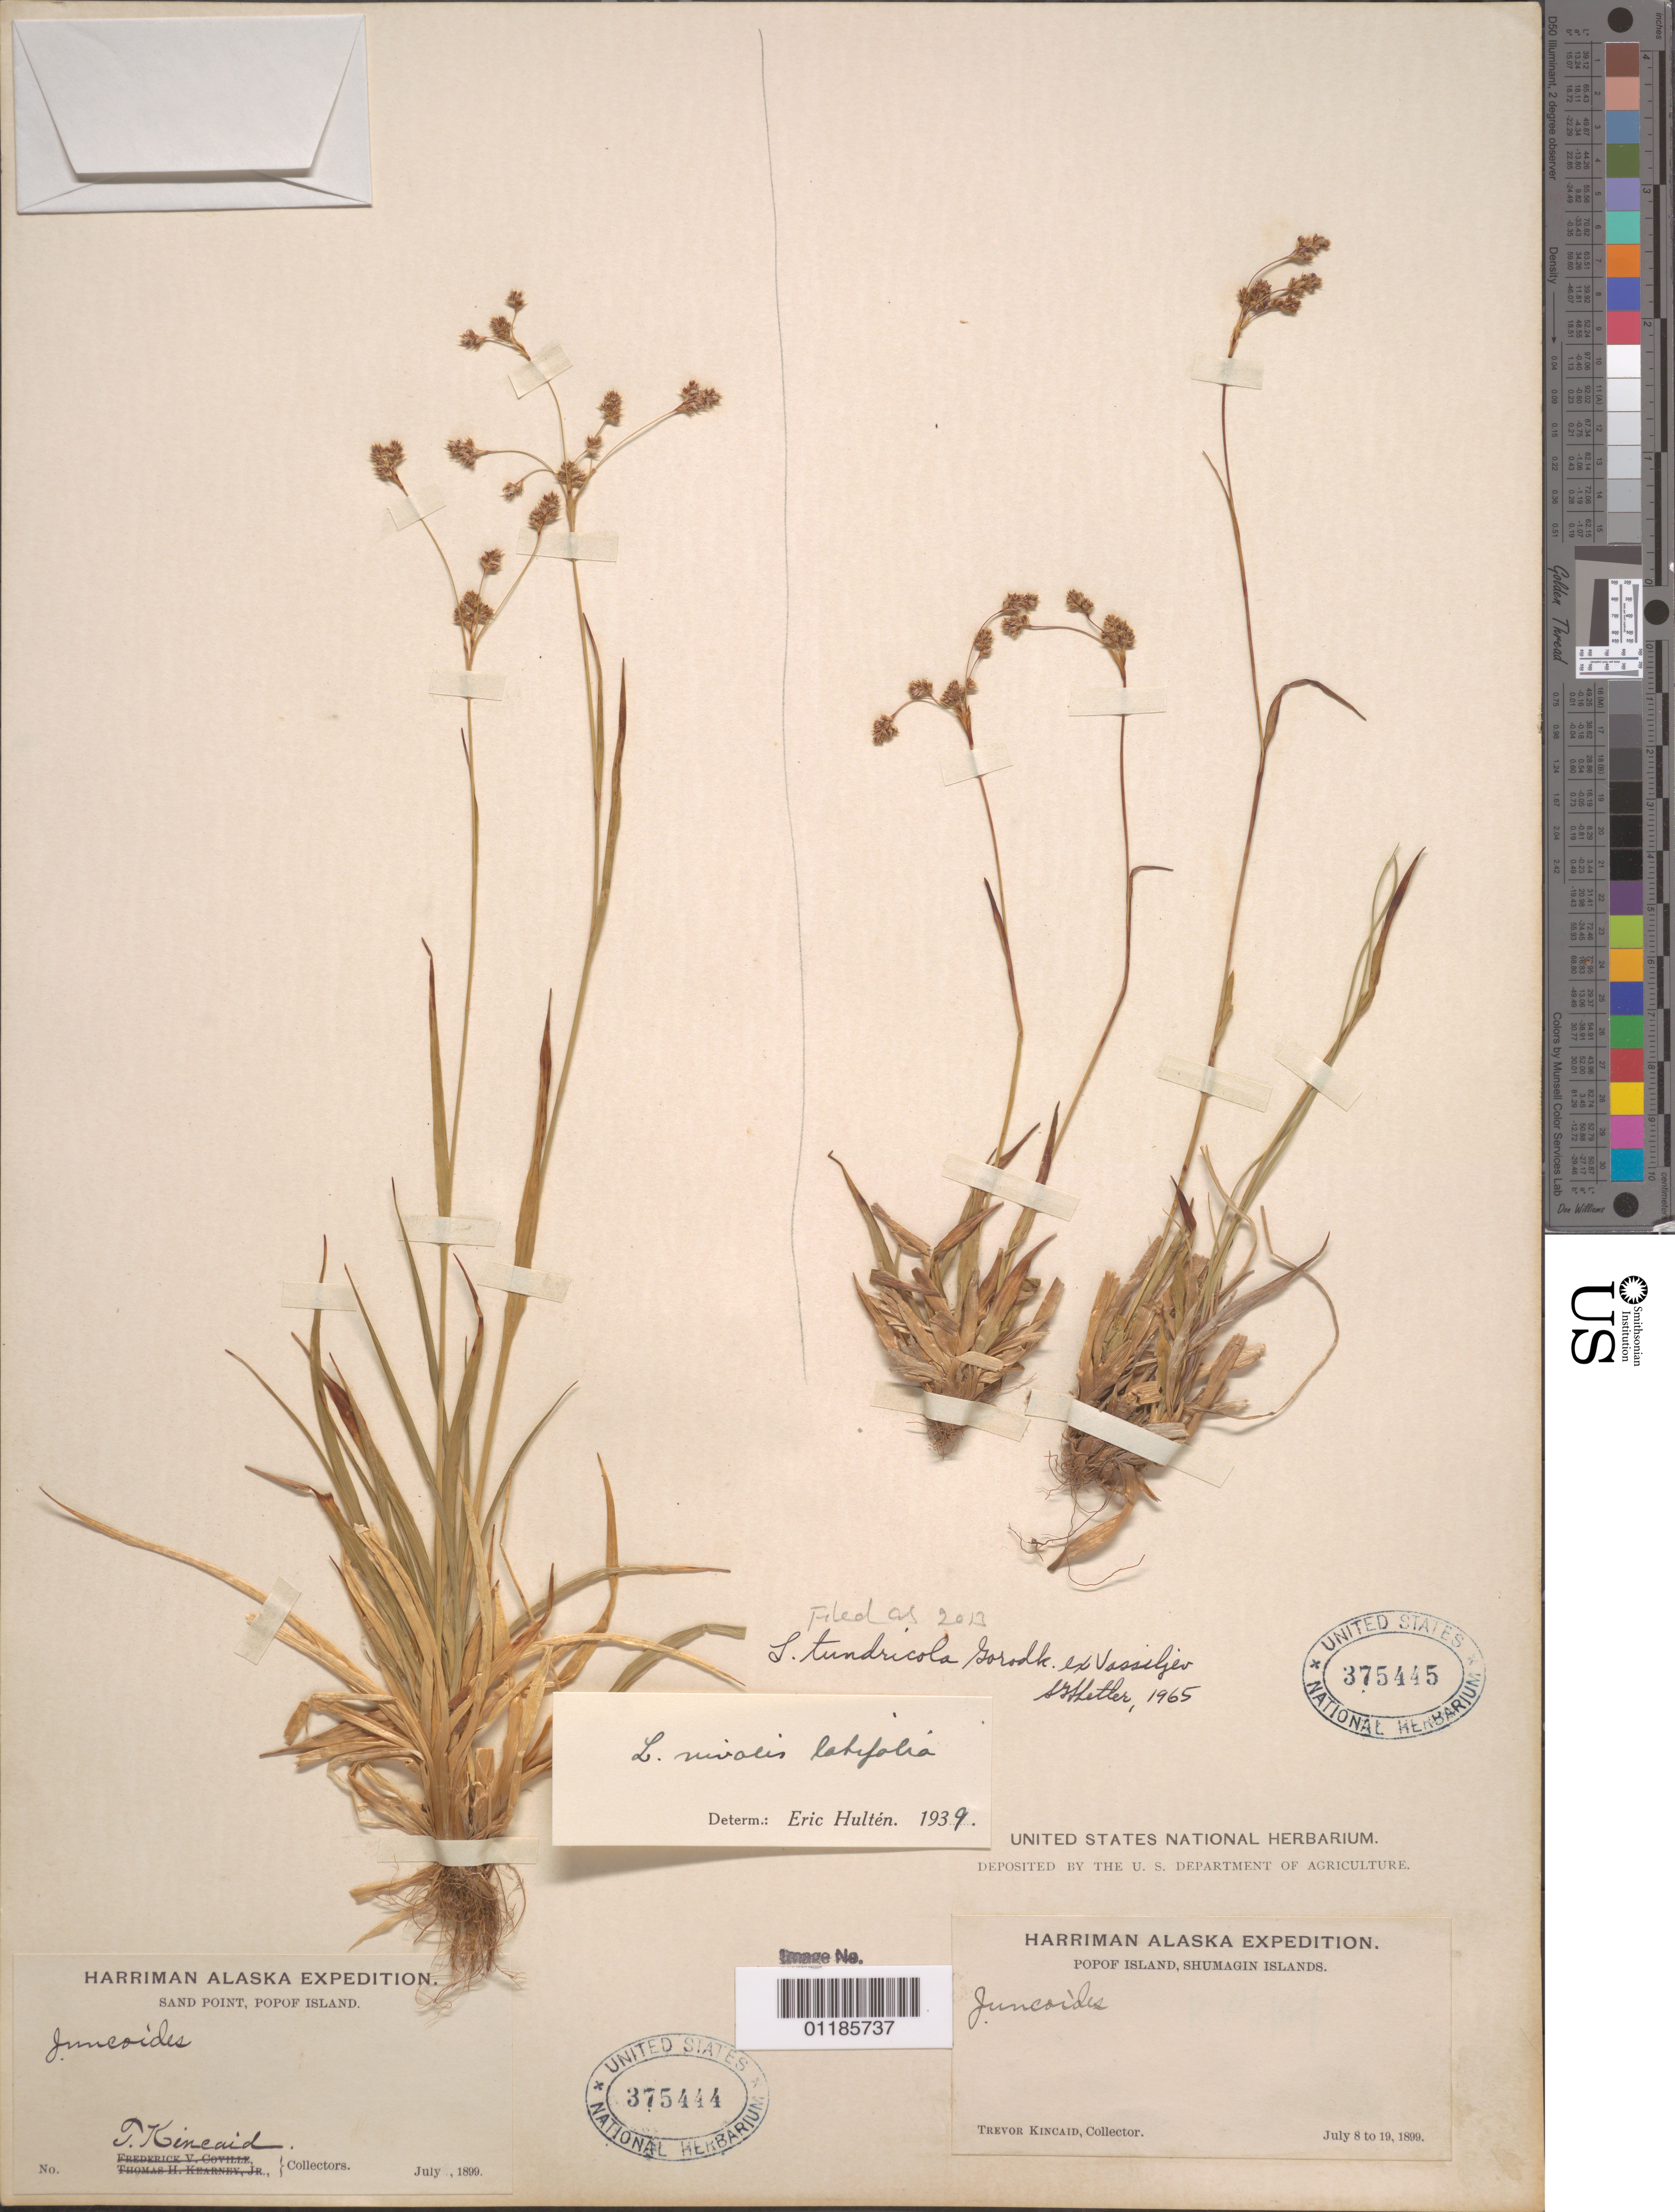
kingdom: Plantae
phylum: Tracheophyta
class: Liliopsida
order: Poales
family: Juncaceae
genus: Luzula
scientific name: Luzula tundricola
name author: (Gorodkov) V. Vassil.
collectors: T. C. Kincaid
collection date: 1899-07-08/1899-07-19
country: United States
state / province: Alaska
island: Popof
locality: Popof Island.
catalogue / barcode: US 375445